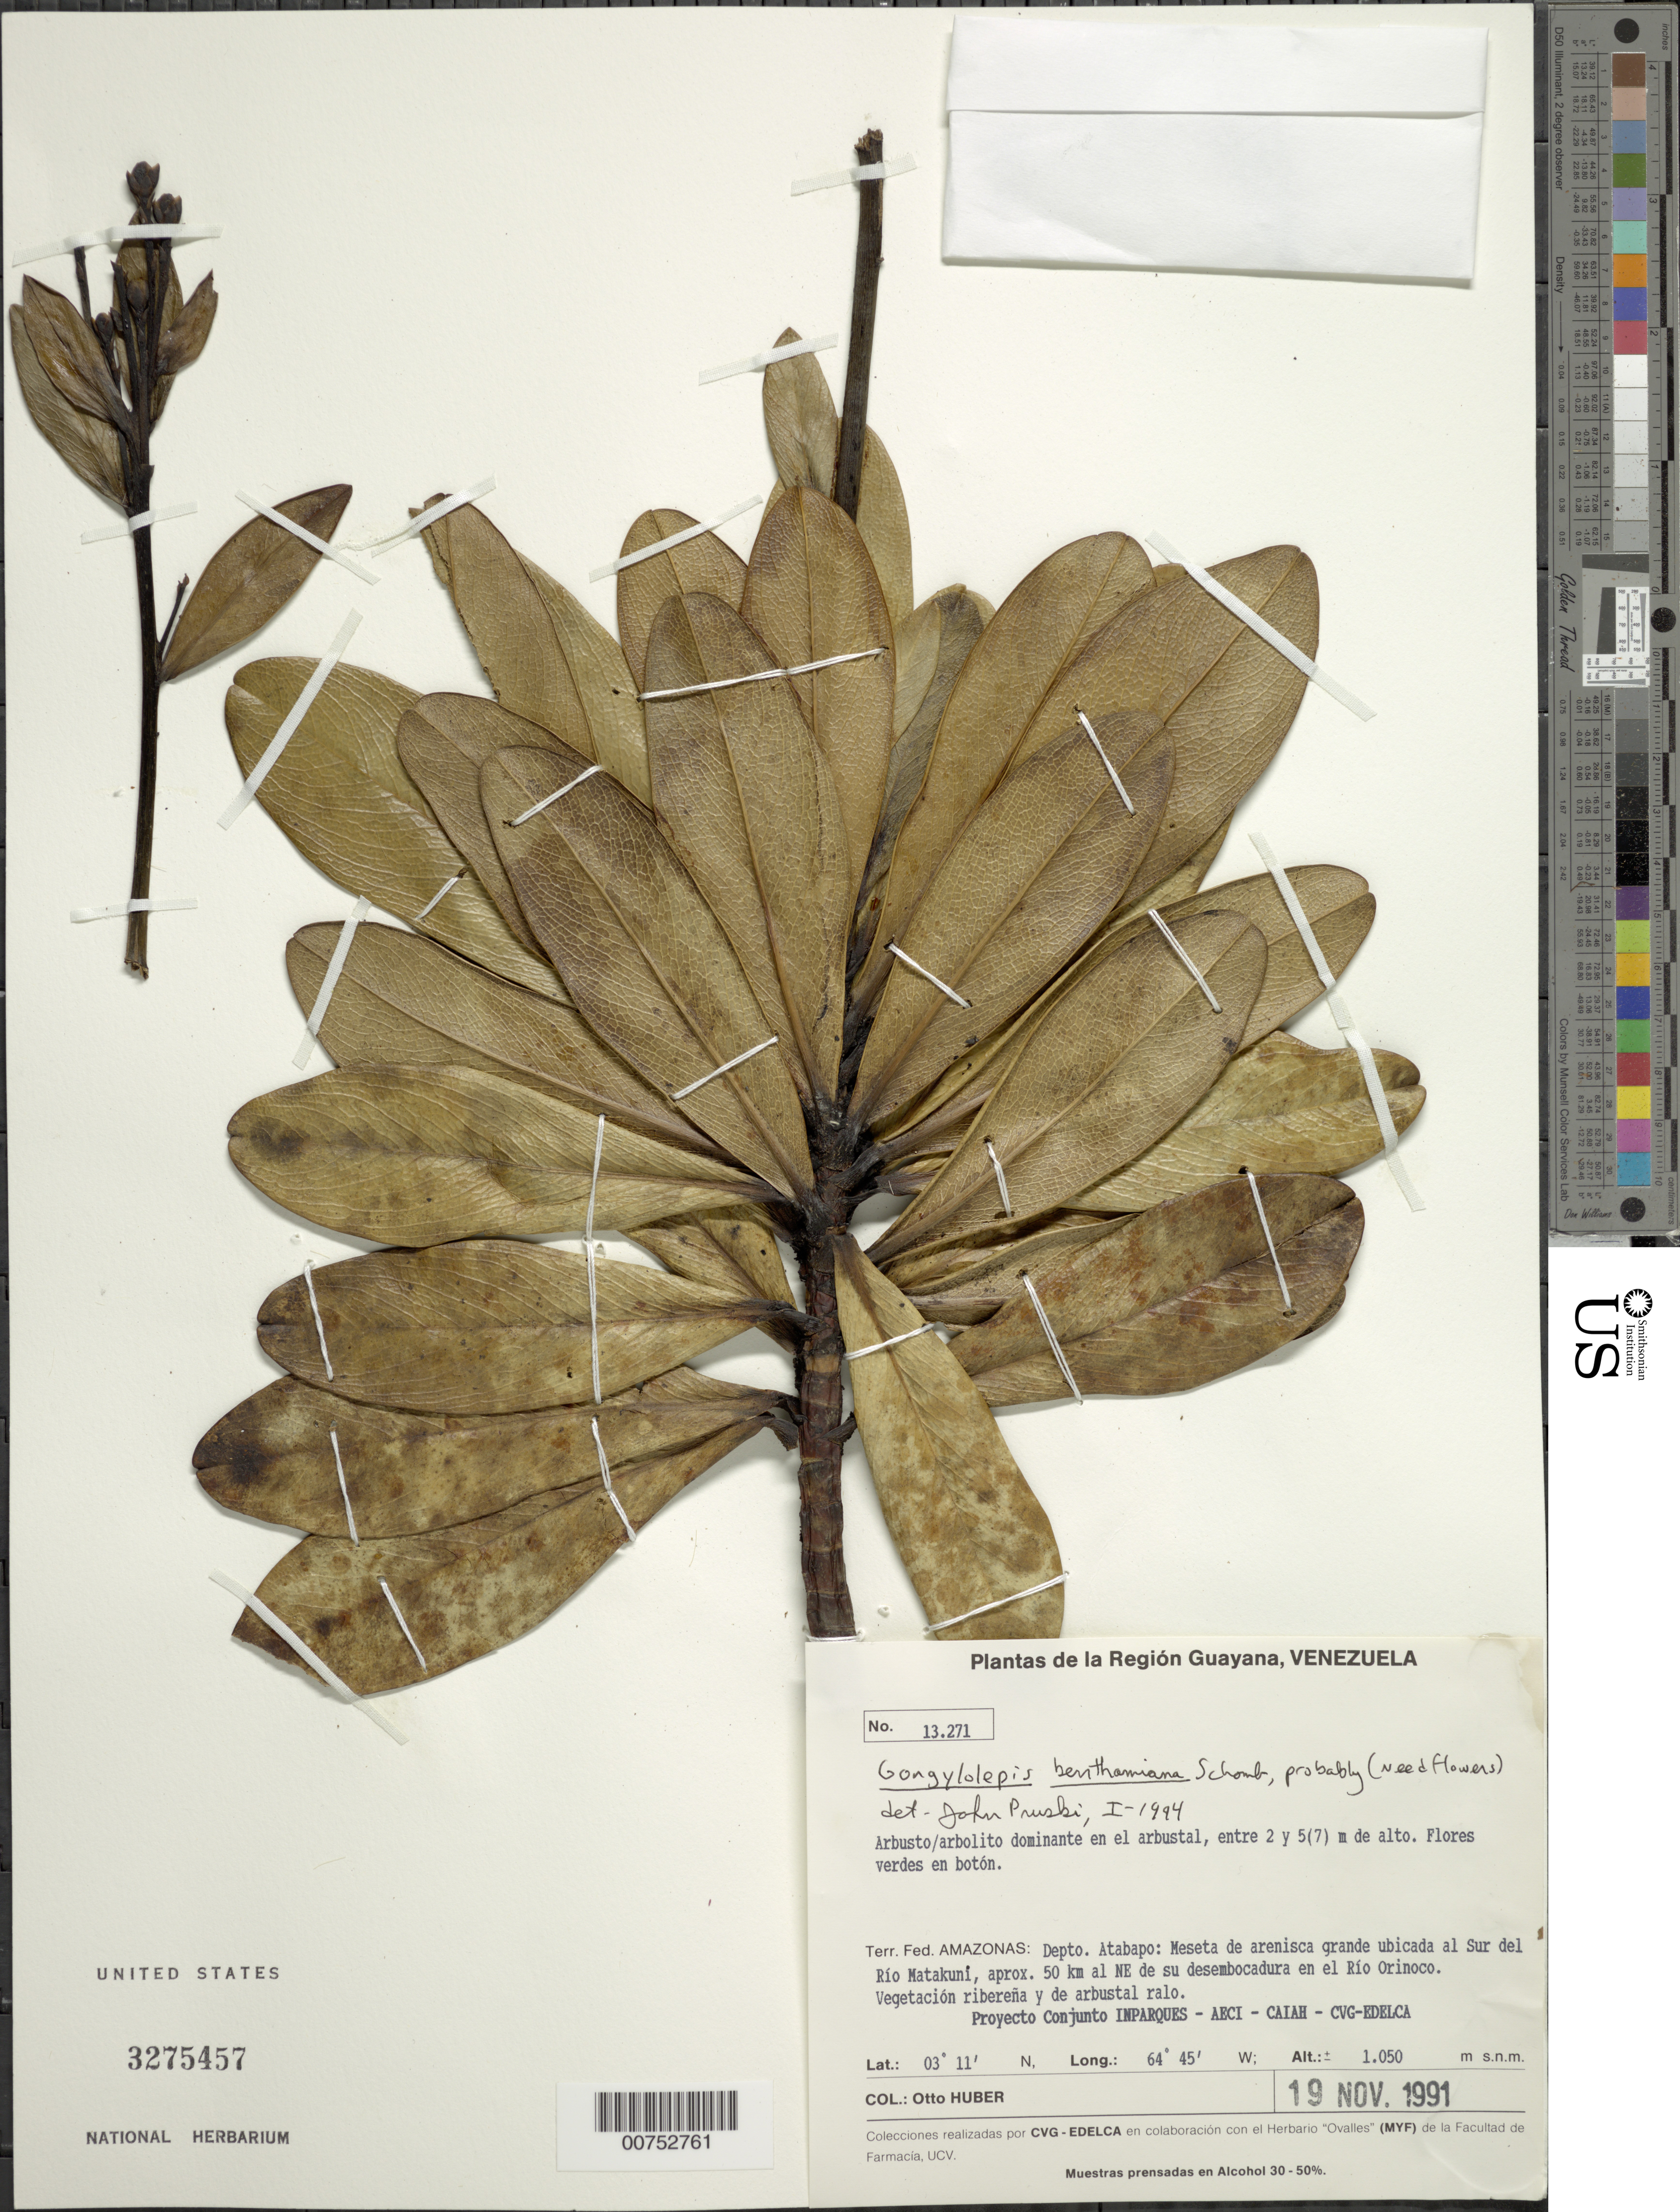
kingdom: Plantae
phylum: Tracheophyta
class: Magnoliopsida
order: Asterales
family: Asteraceae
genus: Gongylolepis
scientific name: Gongylolepis benthamiana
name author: R.H. Schomb.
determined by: Pruski, J. F.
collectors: O. Huber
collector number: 13271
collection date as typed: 19-Nov-91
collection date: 1991-11-19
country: Venezuela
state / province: Amazonas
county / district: Atabapo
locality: Río Matakuní, al S, aprox. 50 km al NE de su desembocadura en el Río Orinoco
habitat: Mesete de arenisca grande.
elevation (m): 1050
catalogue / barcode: US 3275457